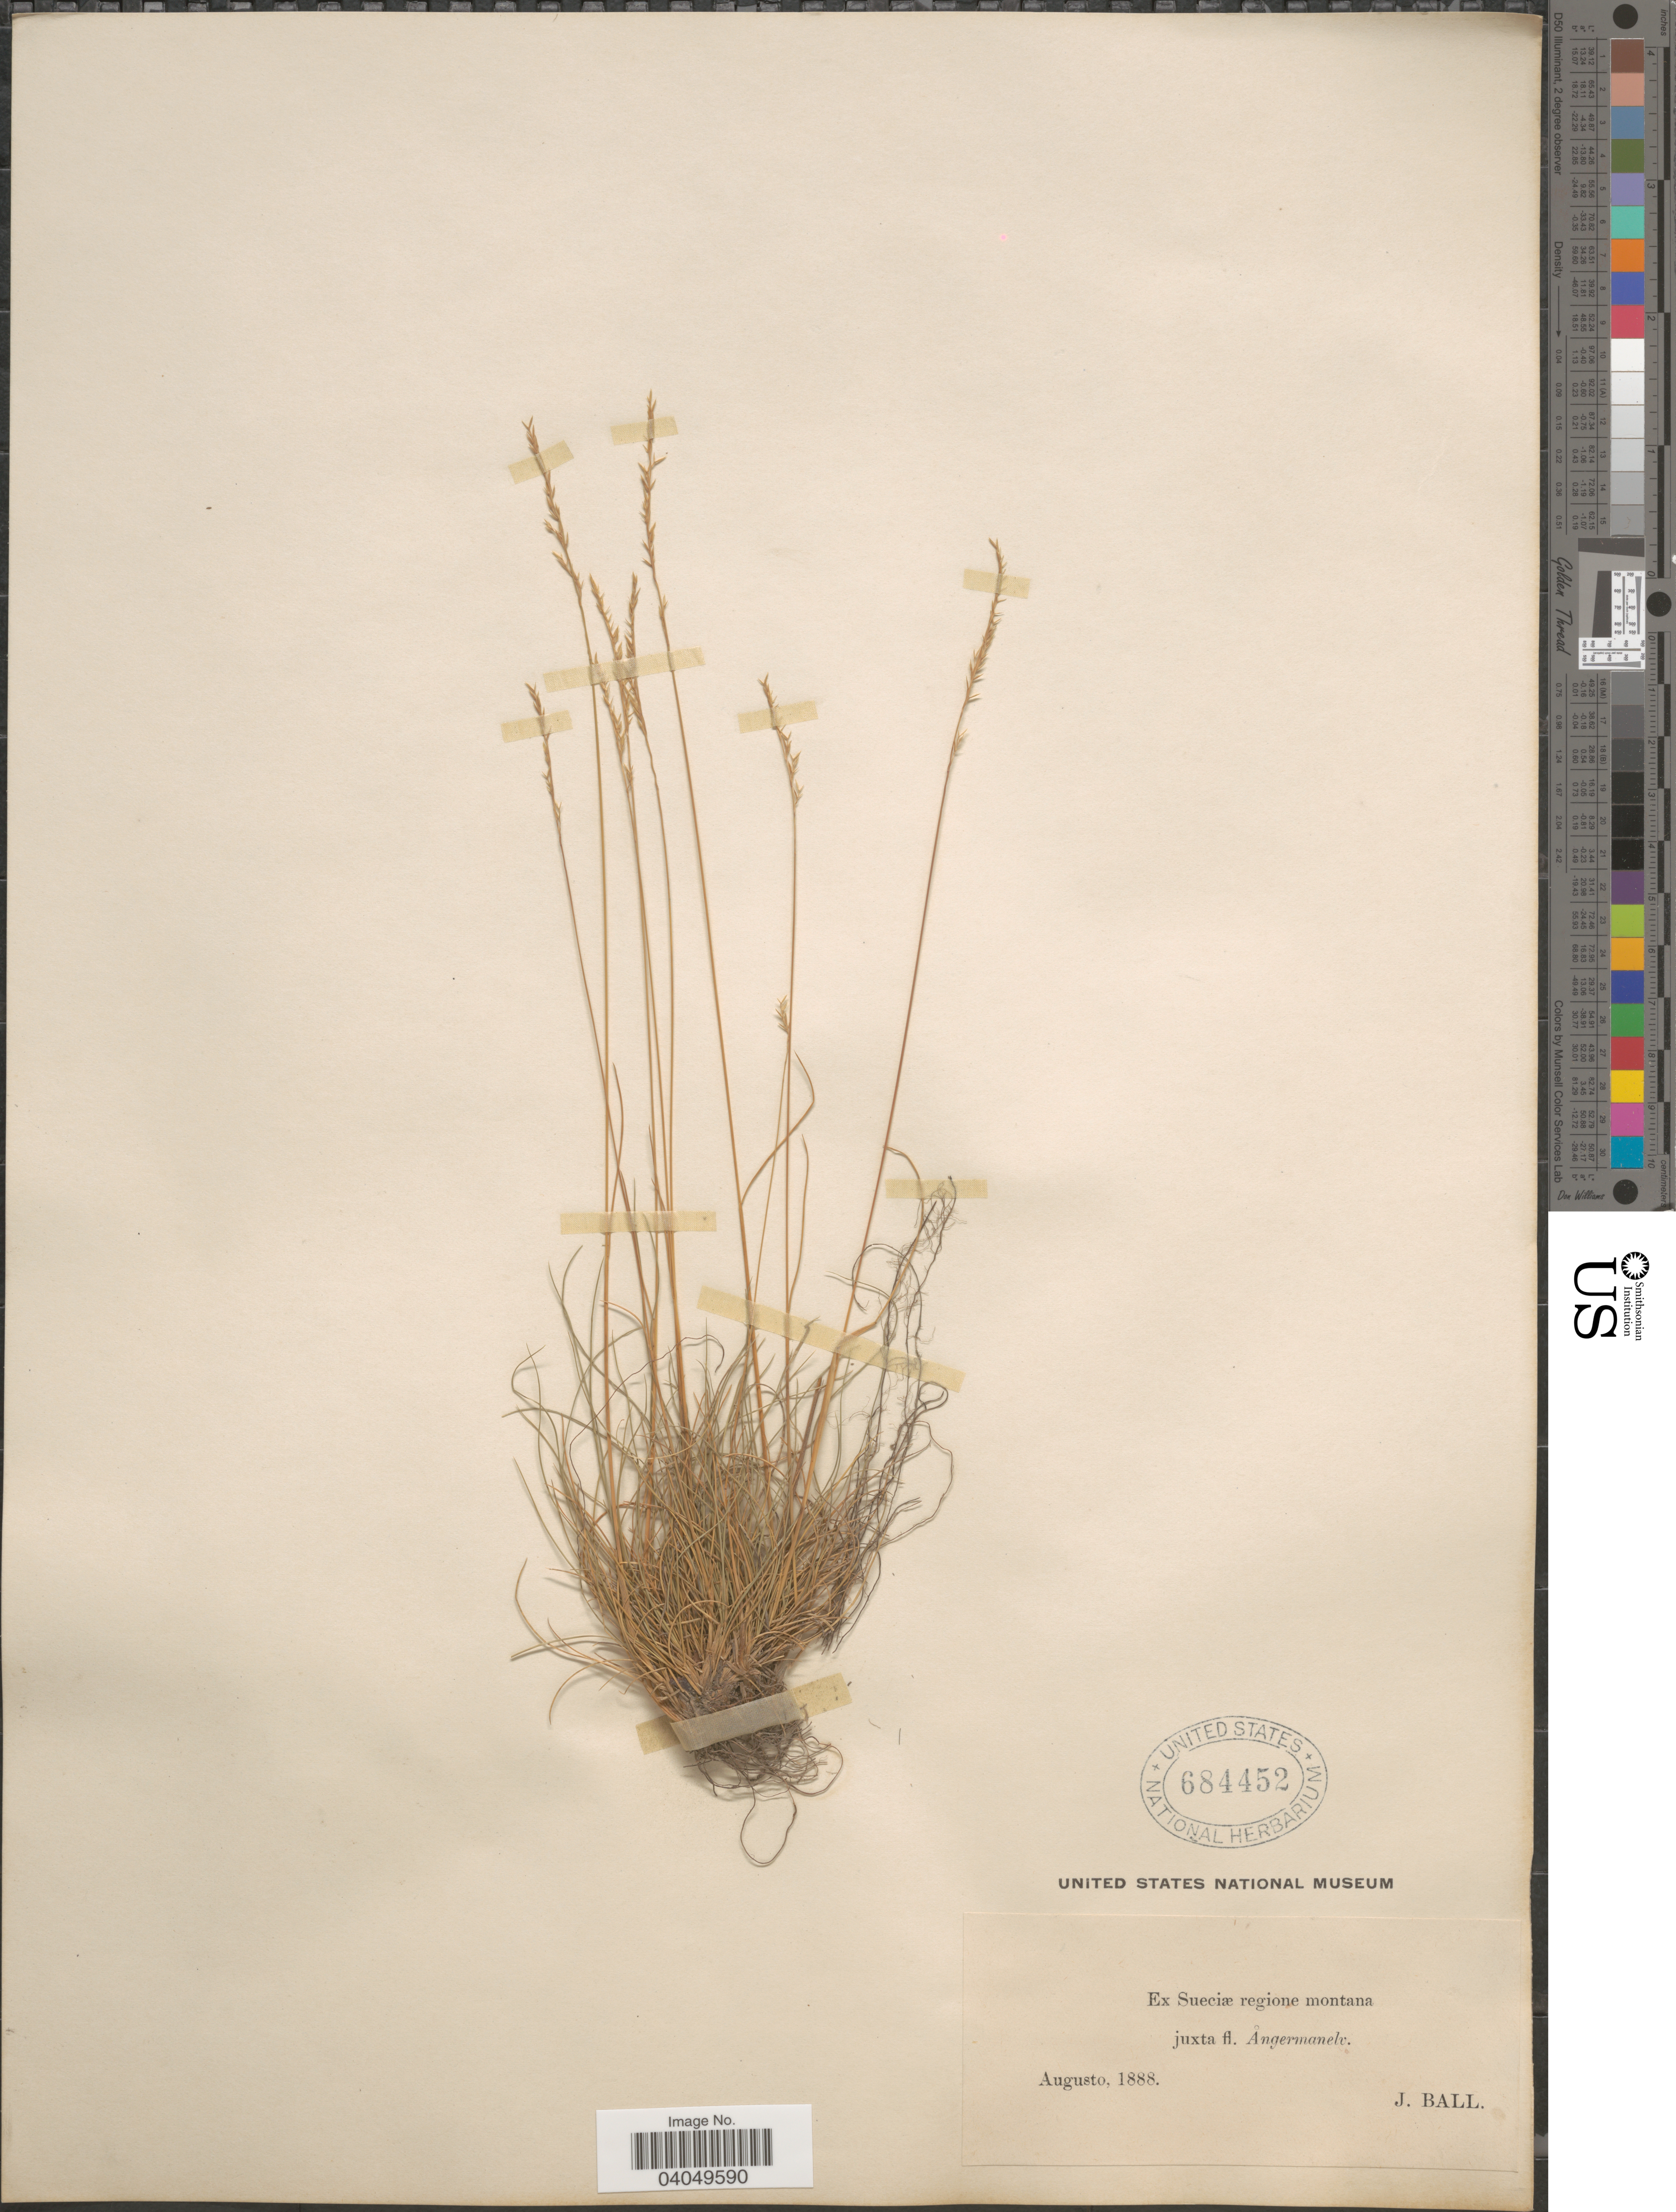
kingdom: Plantae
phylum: Tracheophyta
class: Liliopsida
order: Poales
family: Poaceae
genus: Festuca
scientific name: Festuca ovina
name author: L.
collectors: J. Ball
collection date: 1888-08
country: Sweden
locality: Ex Sueciæ regione montana juxta fl. Ångermanelv.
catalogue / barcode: US 684452